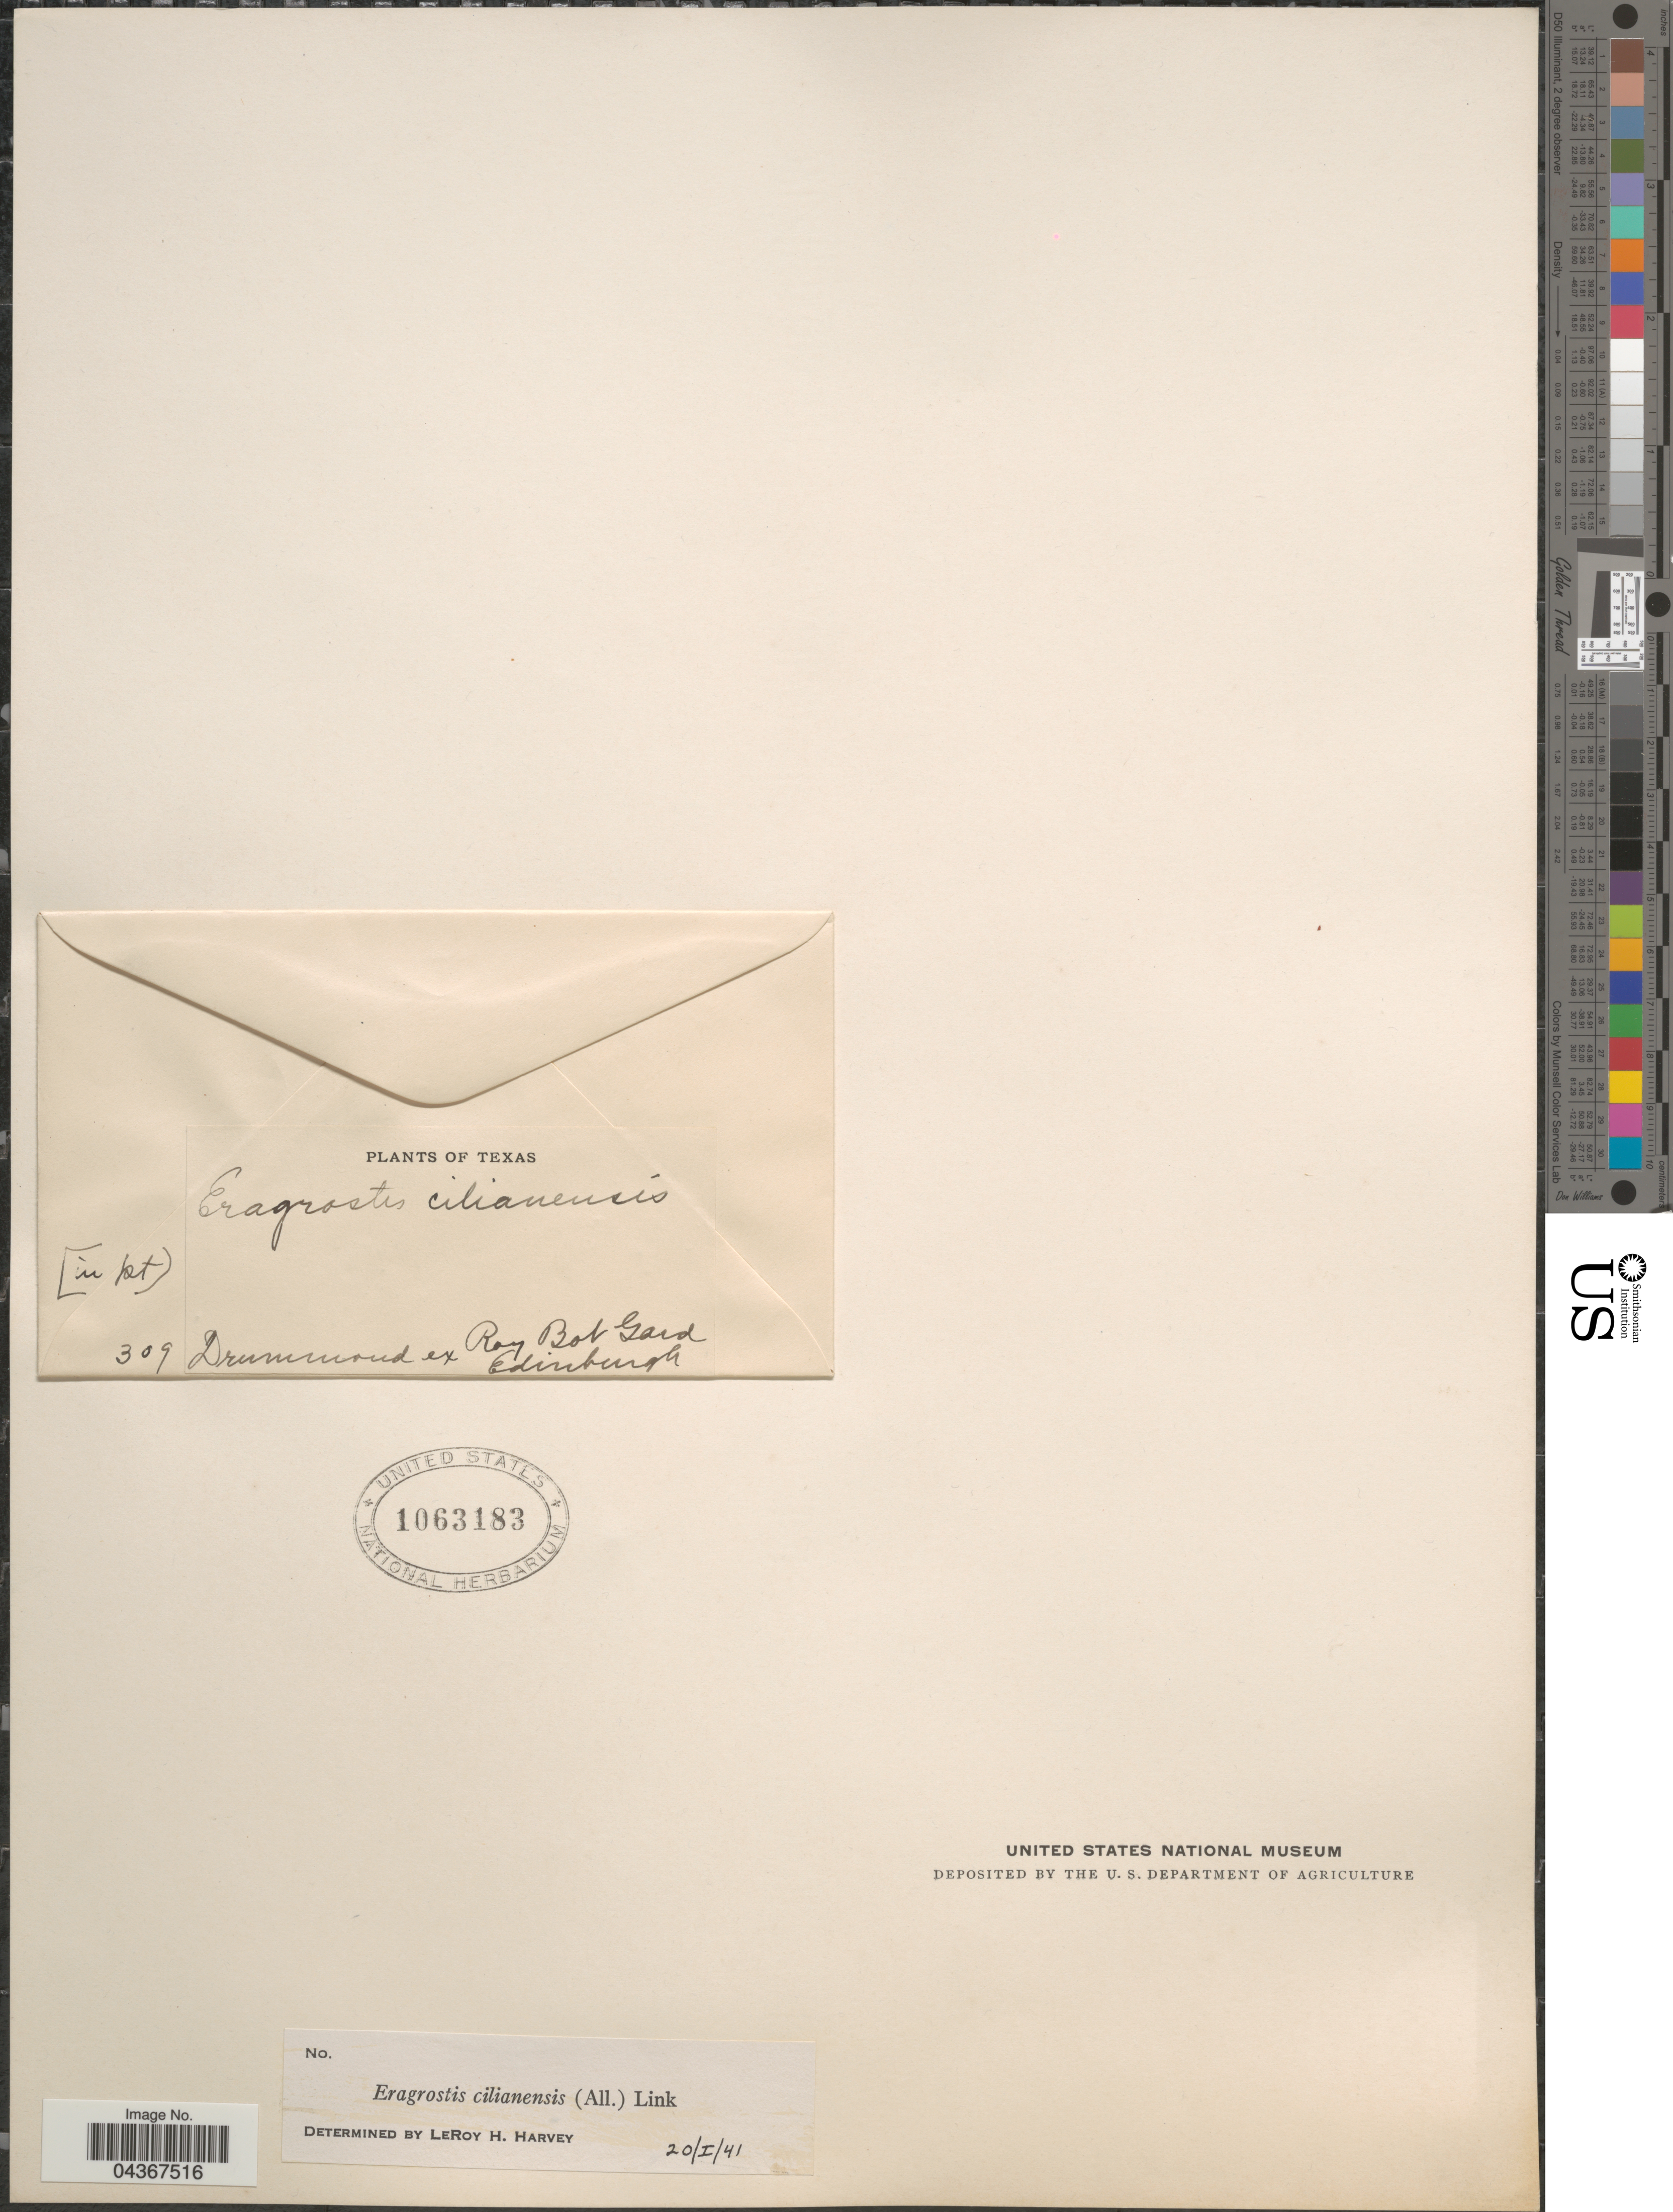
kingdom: Plantae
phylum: Tracheophyta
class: Liliopsida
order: Poales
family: Poaceae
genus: Eragrostis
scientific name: Eragrostis cilianensis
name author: (Bellardi) Vignolo ex Janch.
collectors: -. Drummond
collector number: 309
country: United States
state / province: Texas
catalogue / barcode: US 1063183